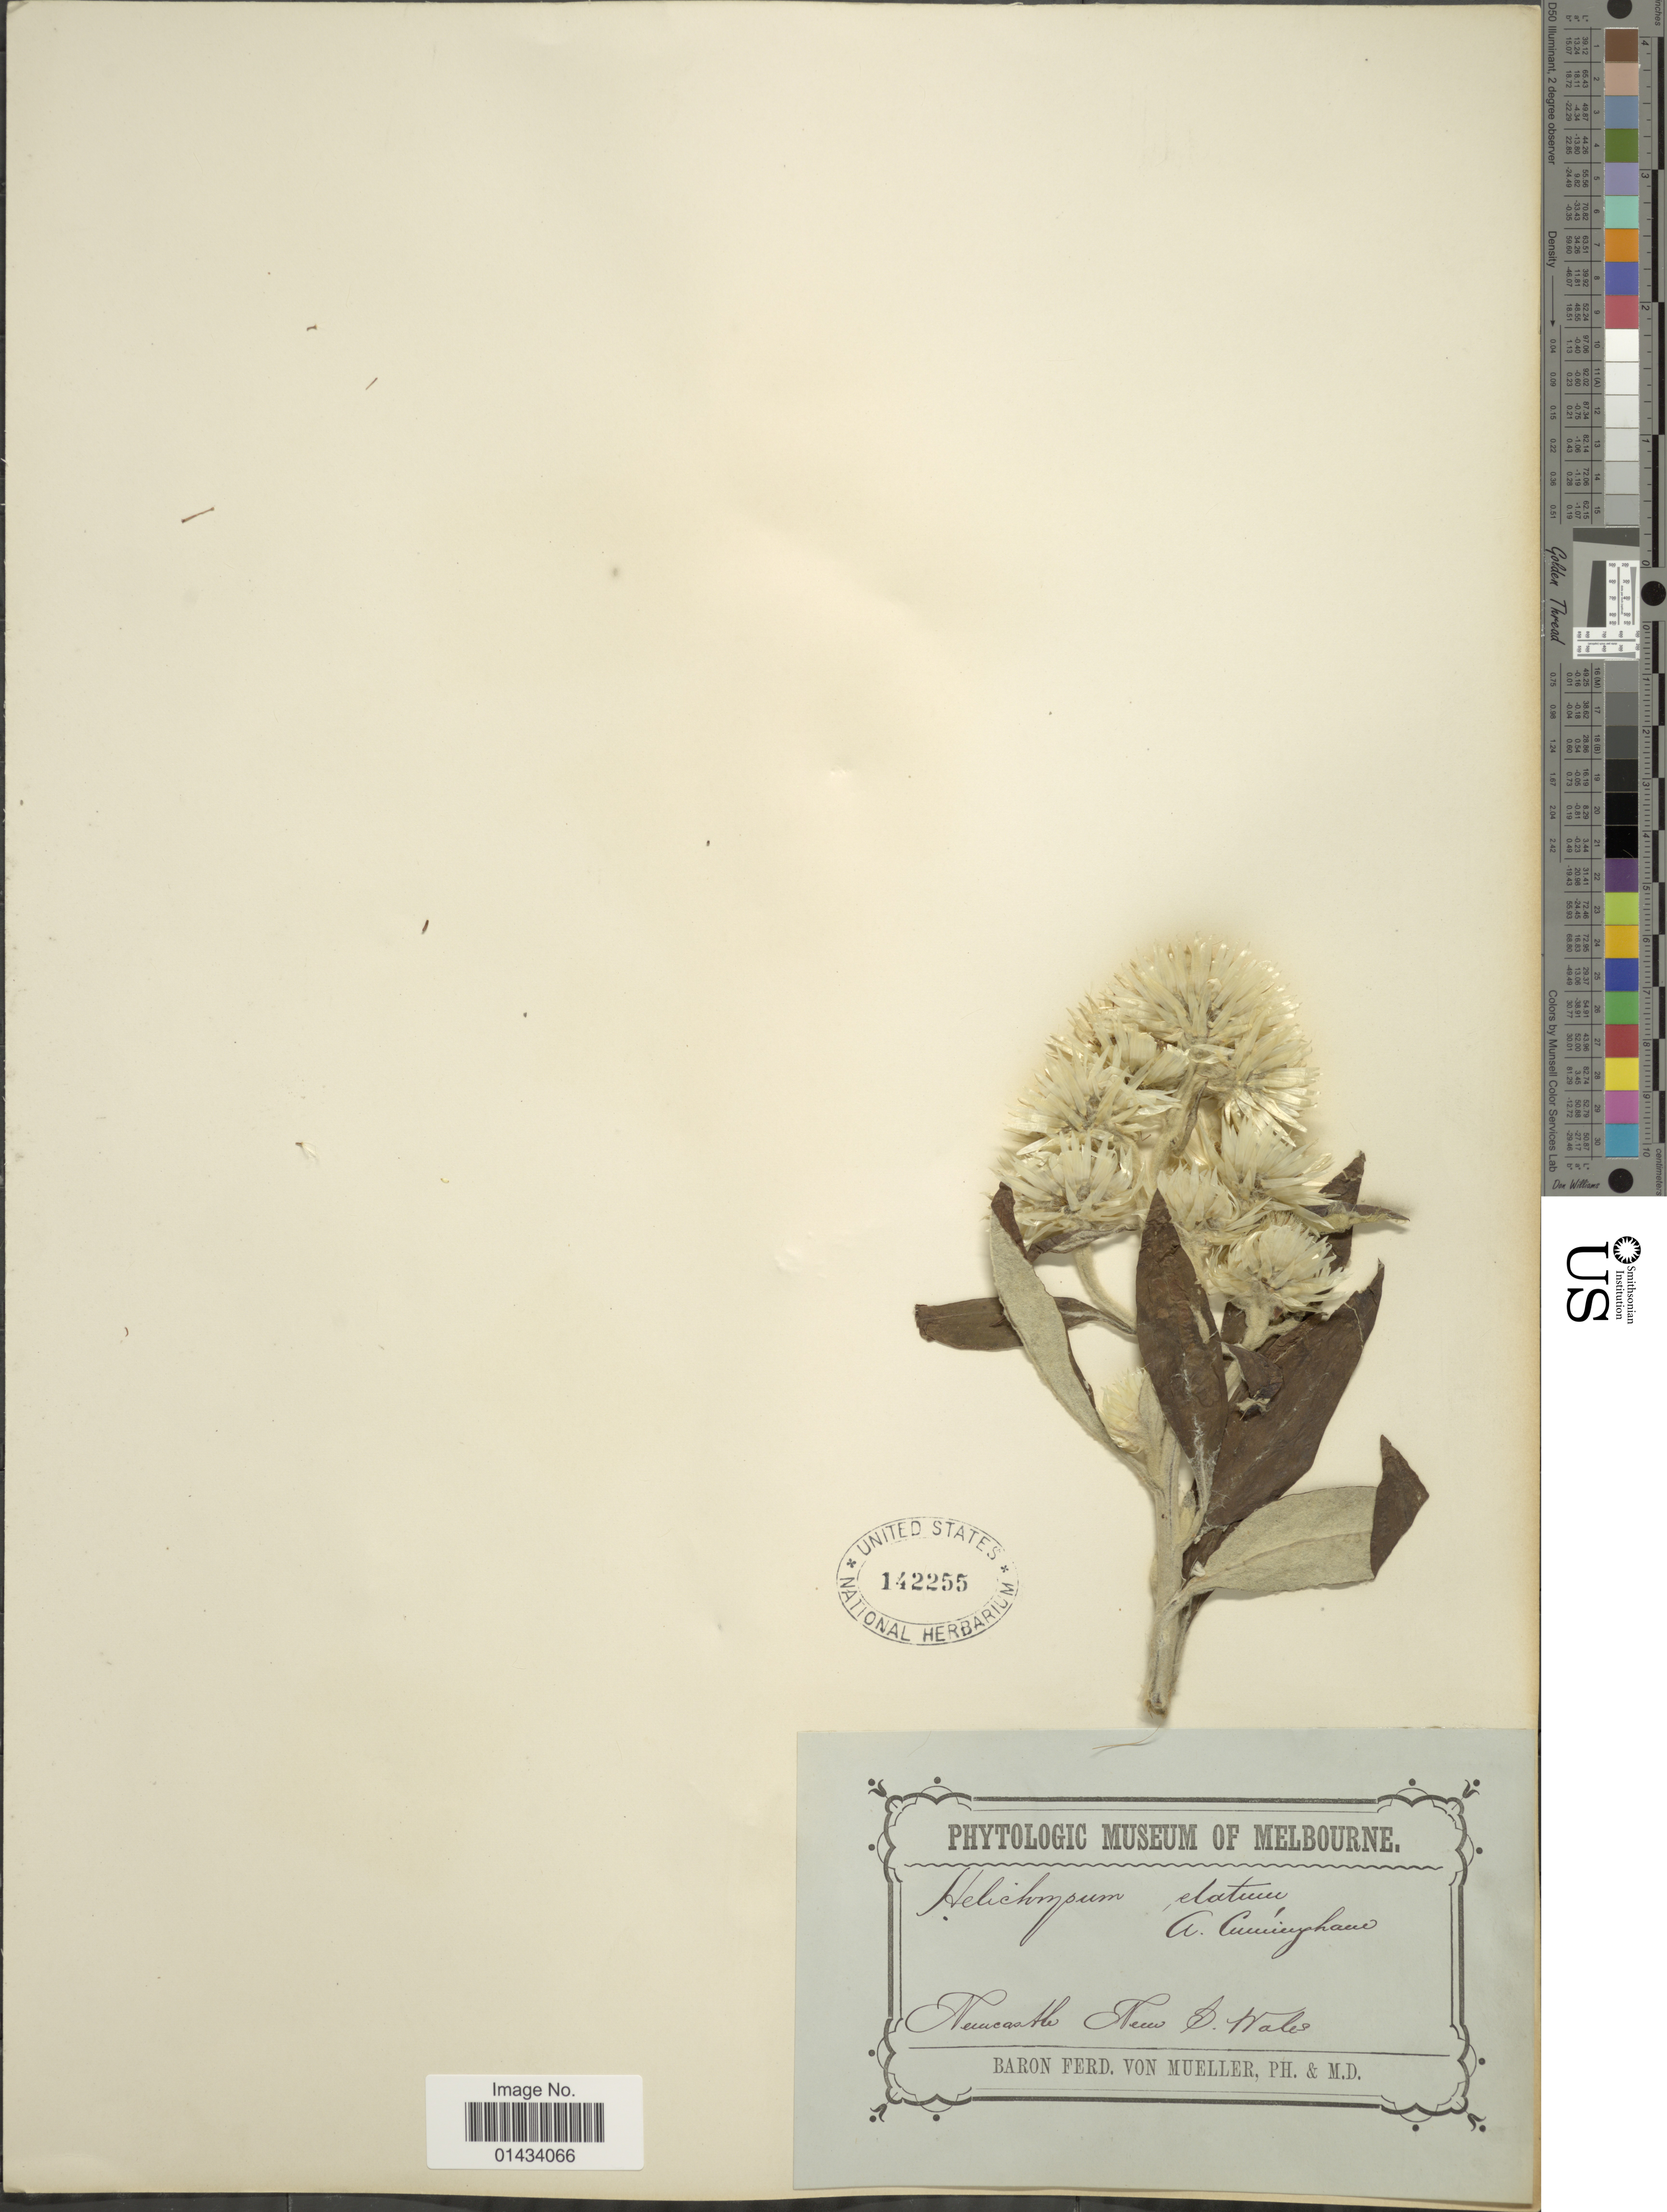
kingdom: Plantae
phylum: Tracheophyta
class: Magnoliopsida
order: Asterales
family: Asteraceae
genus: Coronidium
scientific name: Coronidium elatum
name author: (A. Cunn. ex DC.) Paul G. Wilson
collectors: F. von Mueller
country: Australia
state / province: New South Wales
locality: Neucastle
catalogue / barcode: US 142255